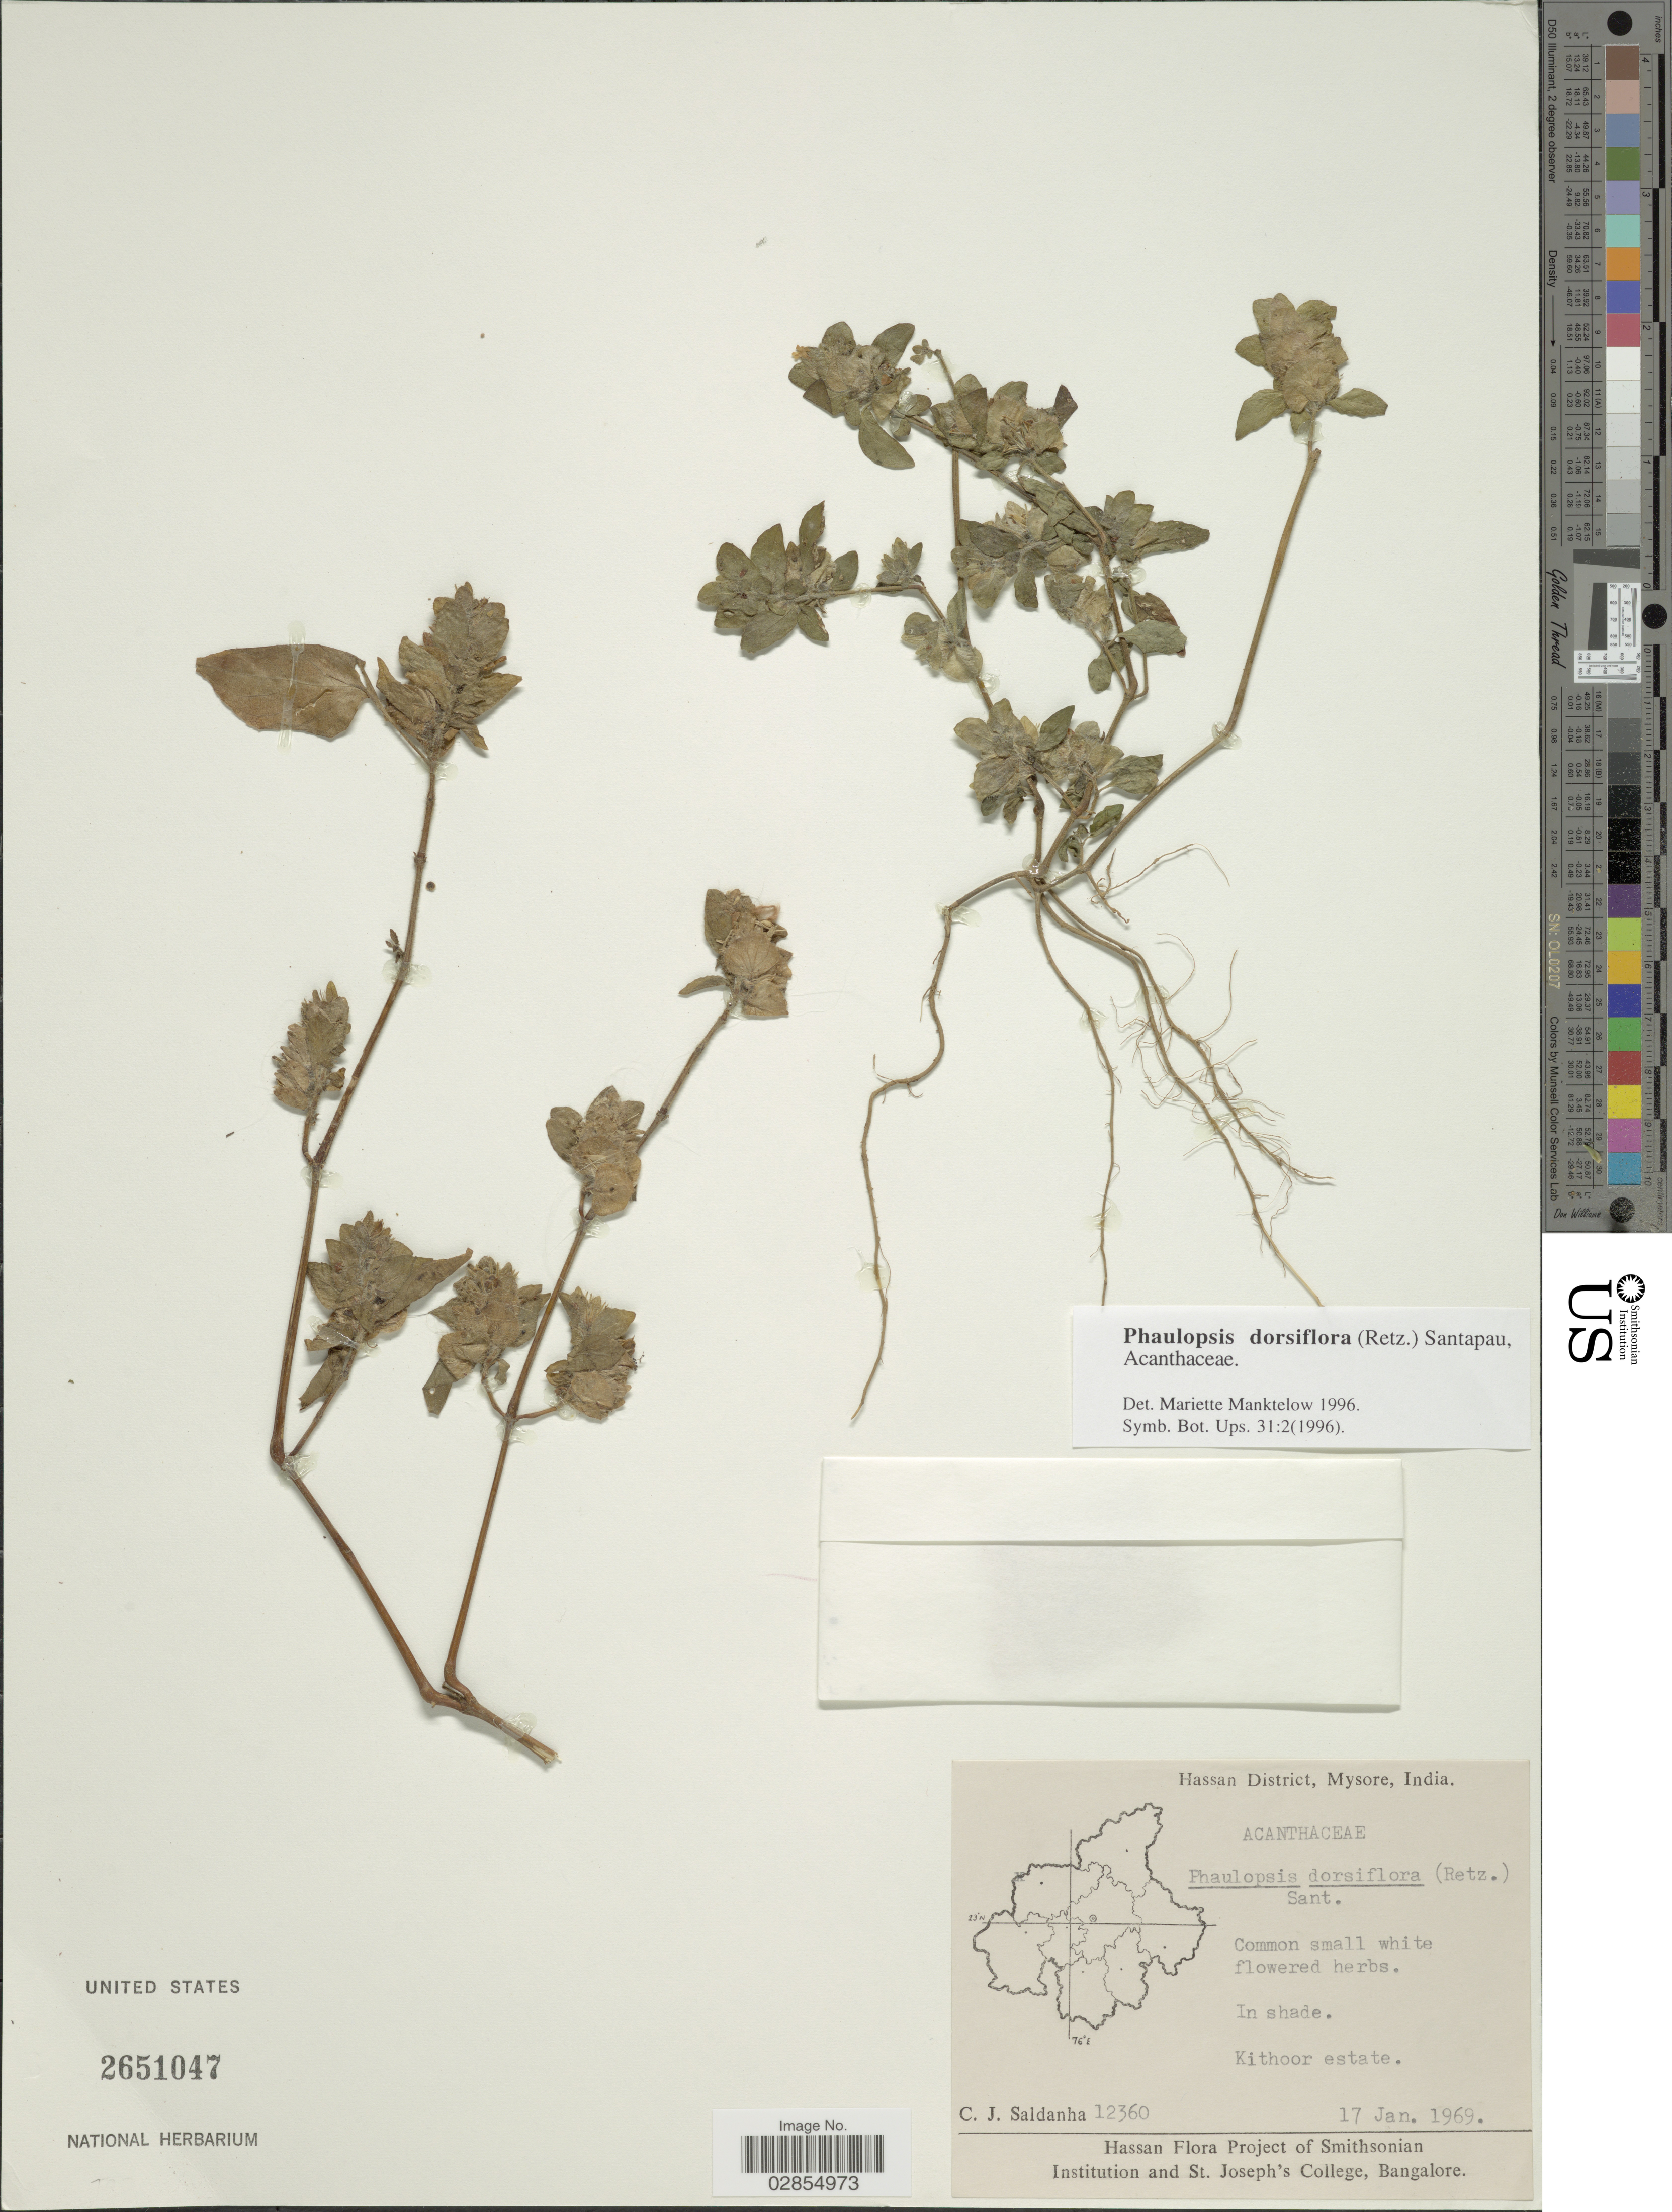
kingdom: Plantae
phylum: Tracheophyta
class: Magnoliopsida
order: Lamiales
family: Acanthaceae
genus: Phaulopsis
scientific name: Phaulopsis dorsiflora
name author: (Retz.) Santapau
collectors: C. J. Saldanha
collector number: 12360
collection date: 1969-01-17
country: India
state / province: Karnataka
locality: Hassan District, Mysore, Kithoor estate.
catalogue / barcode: US 2651047